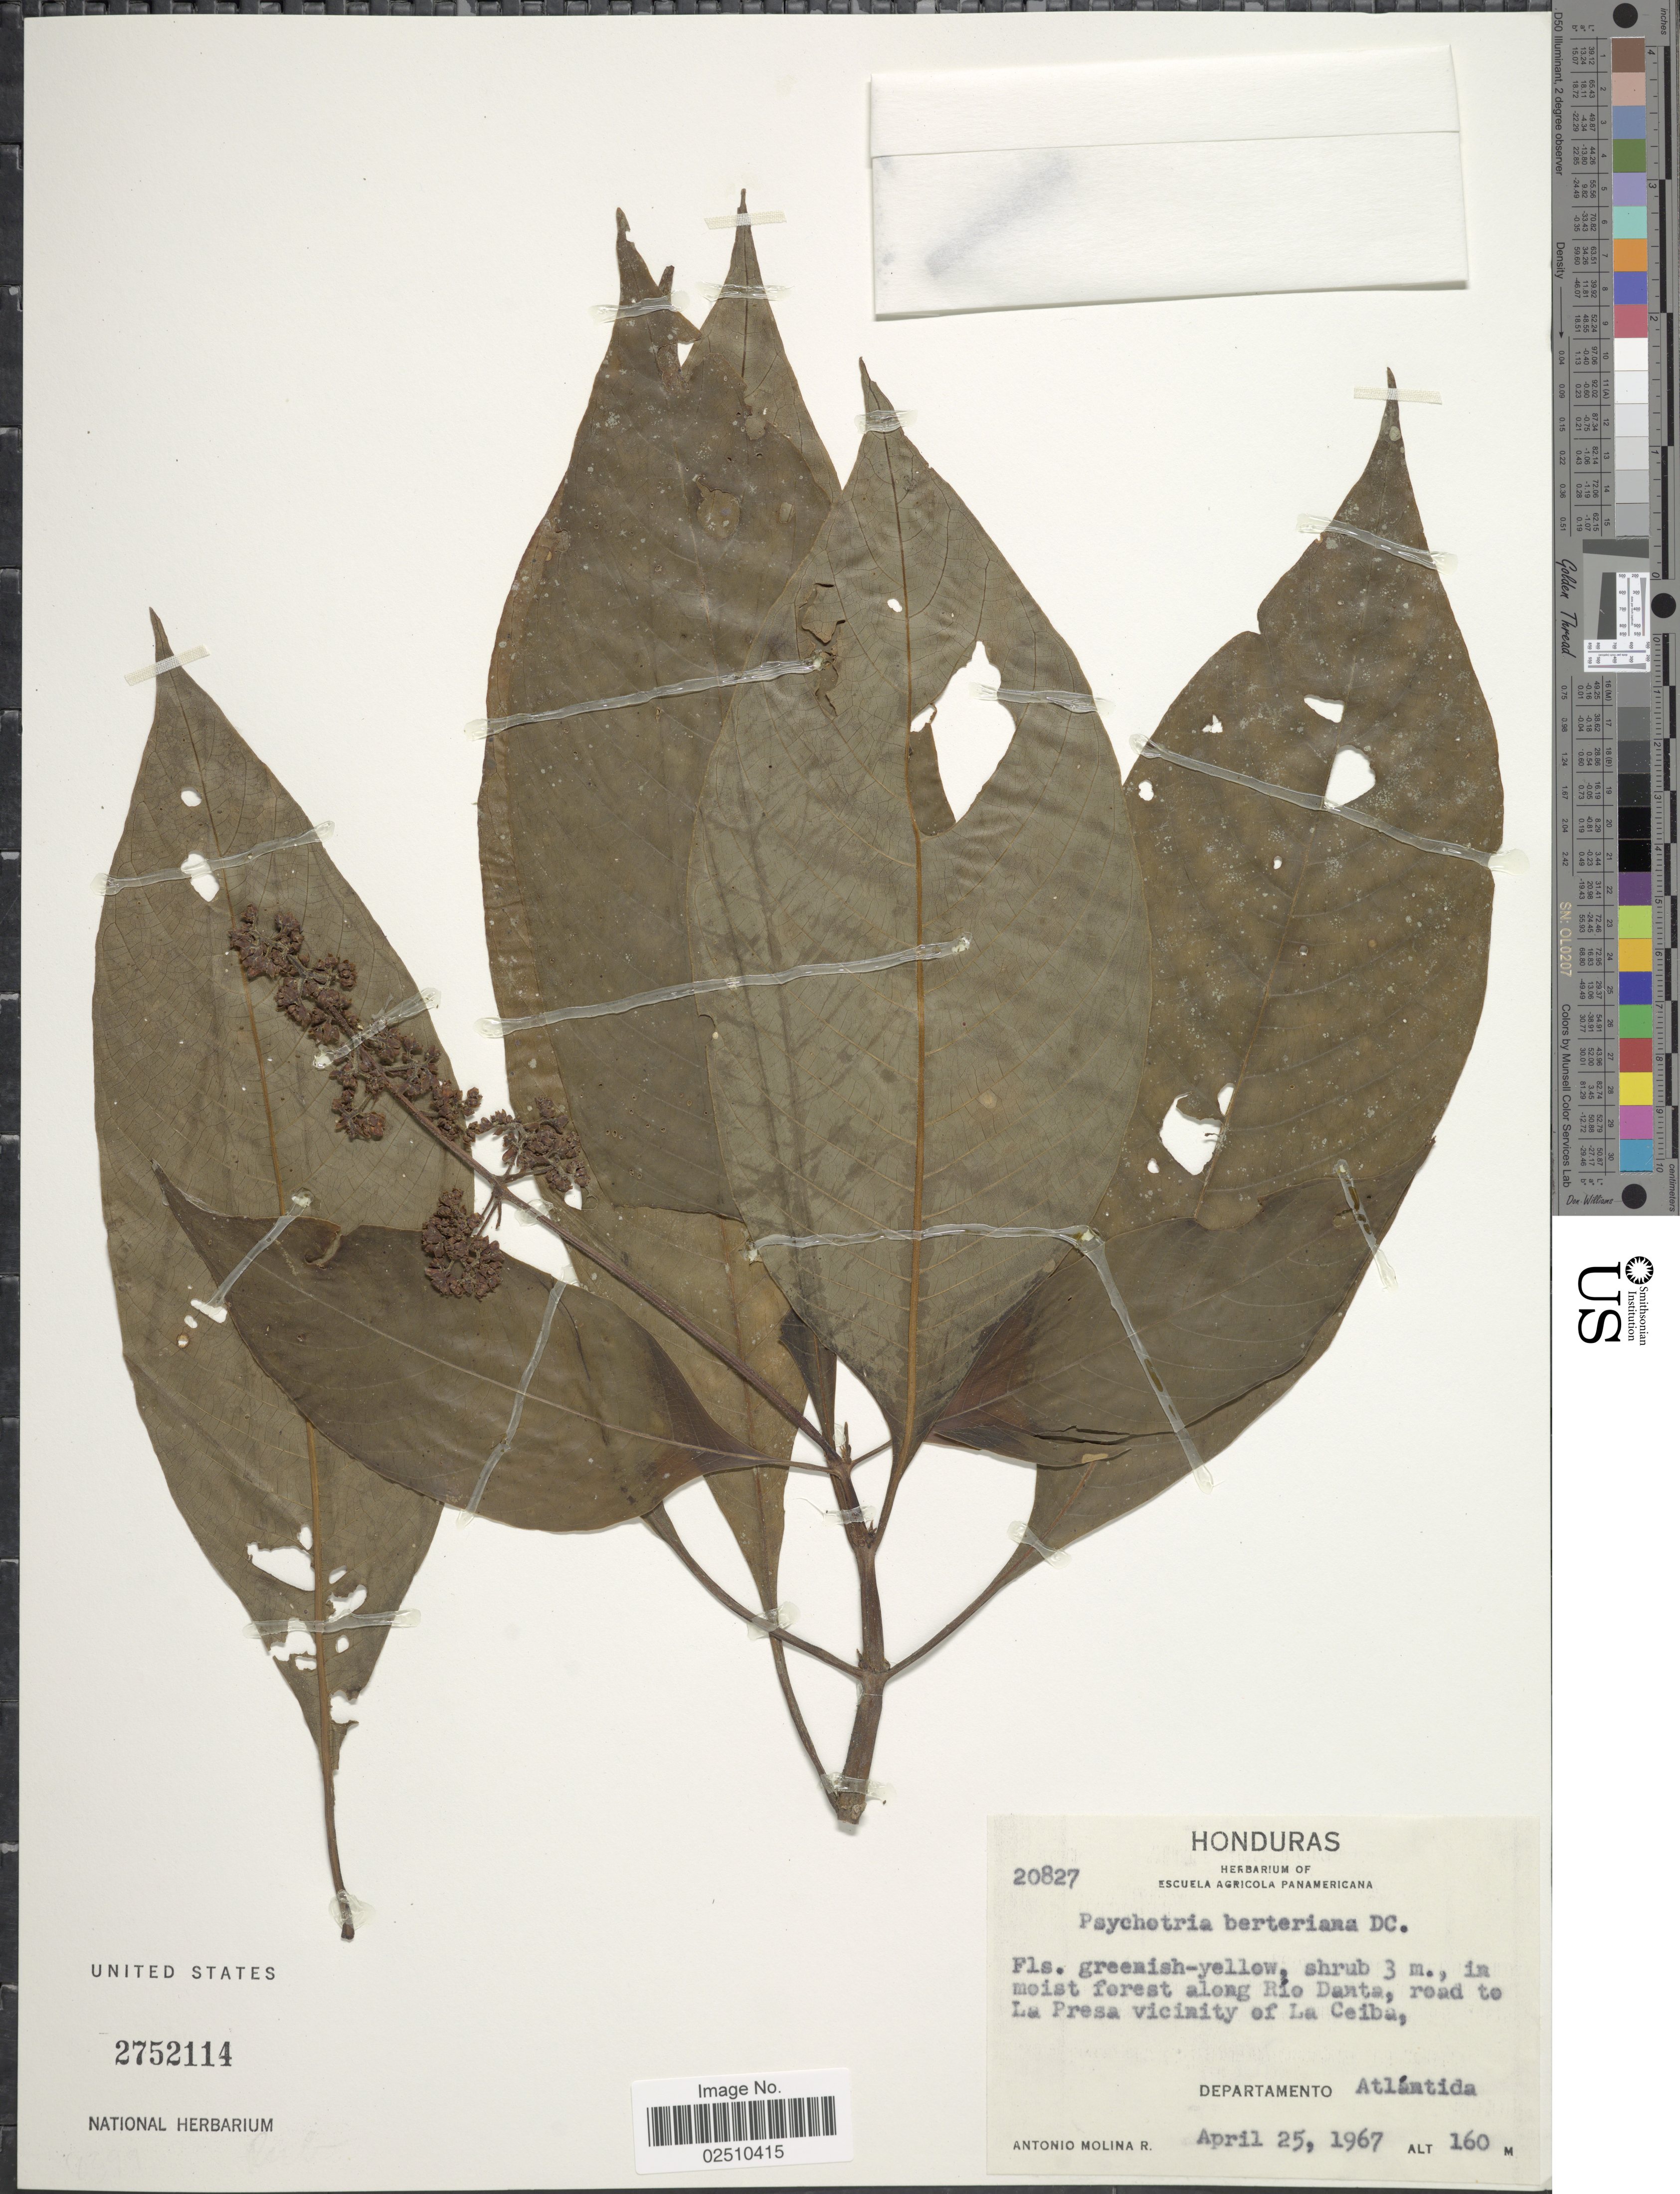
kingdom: Plantae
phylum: Tracheophyta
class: Magnoliopsida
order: Gentianales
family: Rubiaceae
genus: Psychotria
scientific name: Psychotria berteroana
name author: DC.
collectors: A. Molina R.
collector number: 20827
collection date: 1967-04-25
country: Honduras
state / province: Atlántida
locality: Along Rio Danta, road to La Presa Vicinity of La Ceiba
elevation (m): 160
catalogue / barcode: US 2752114